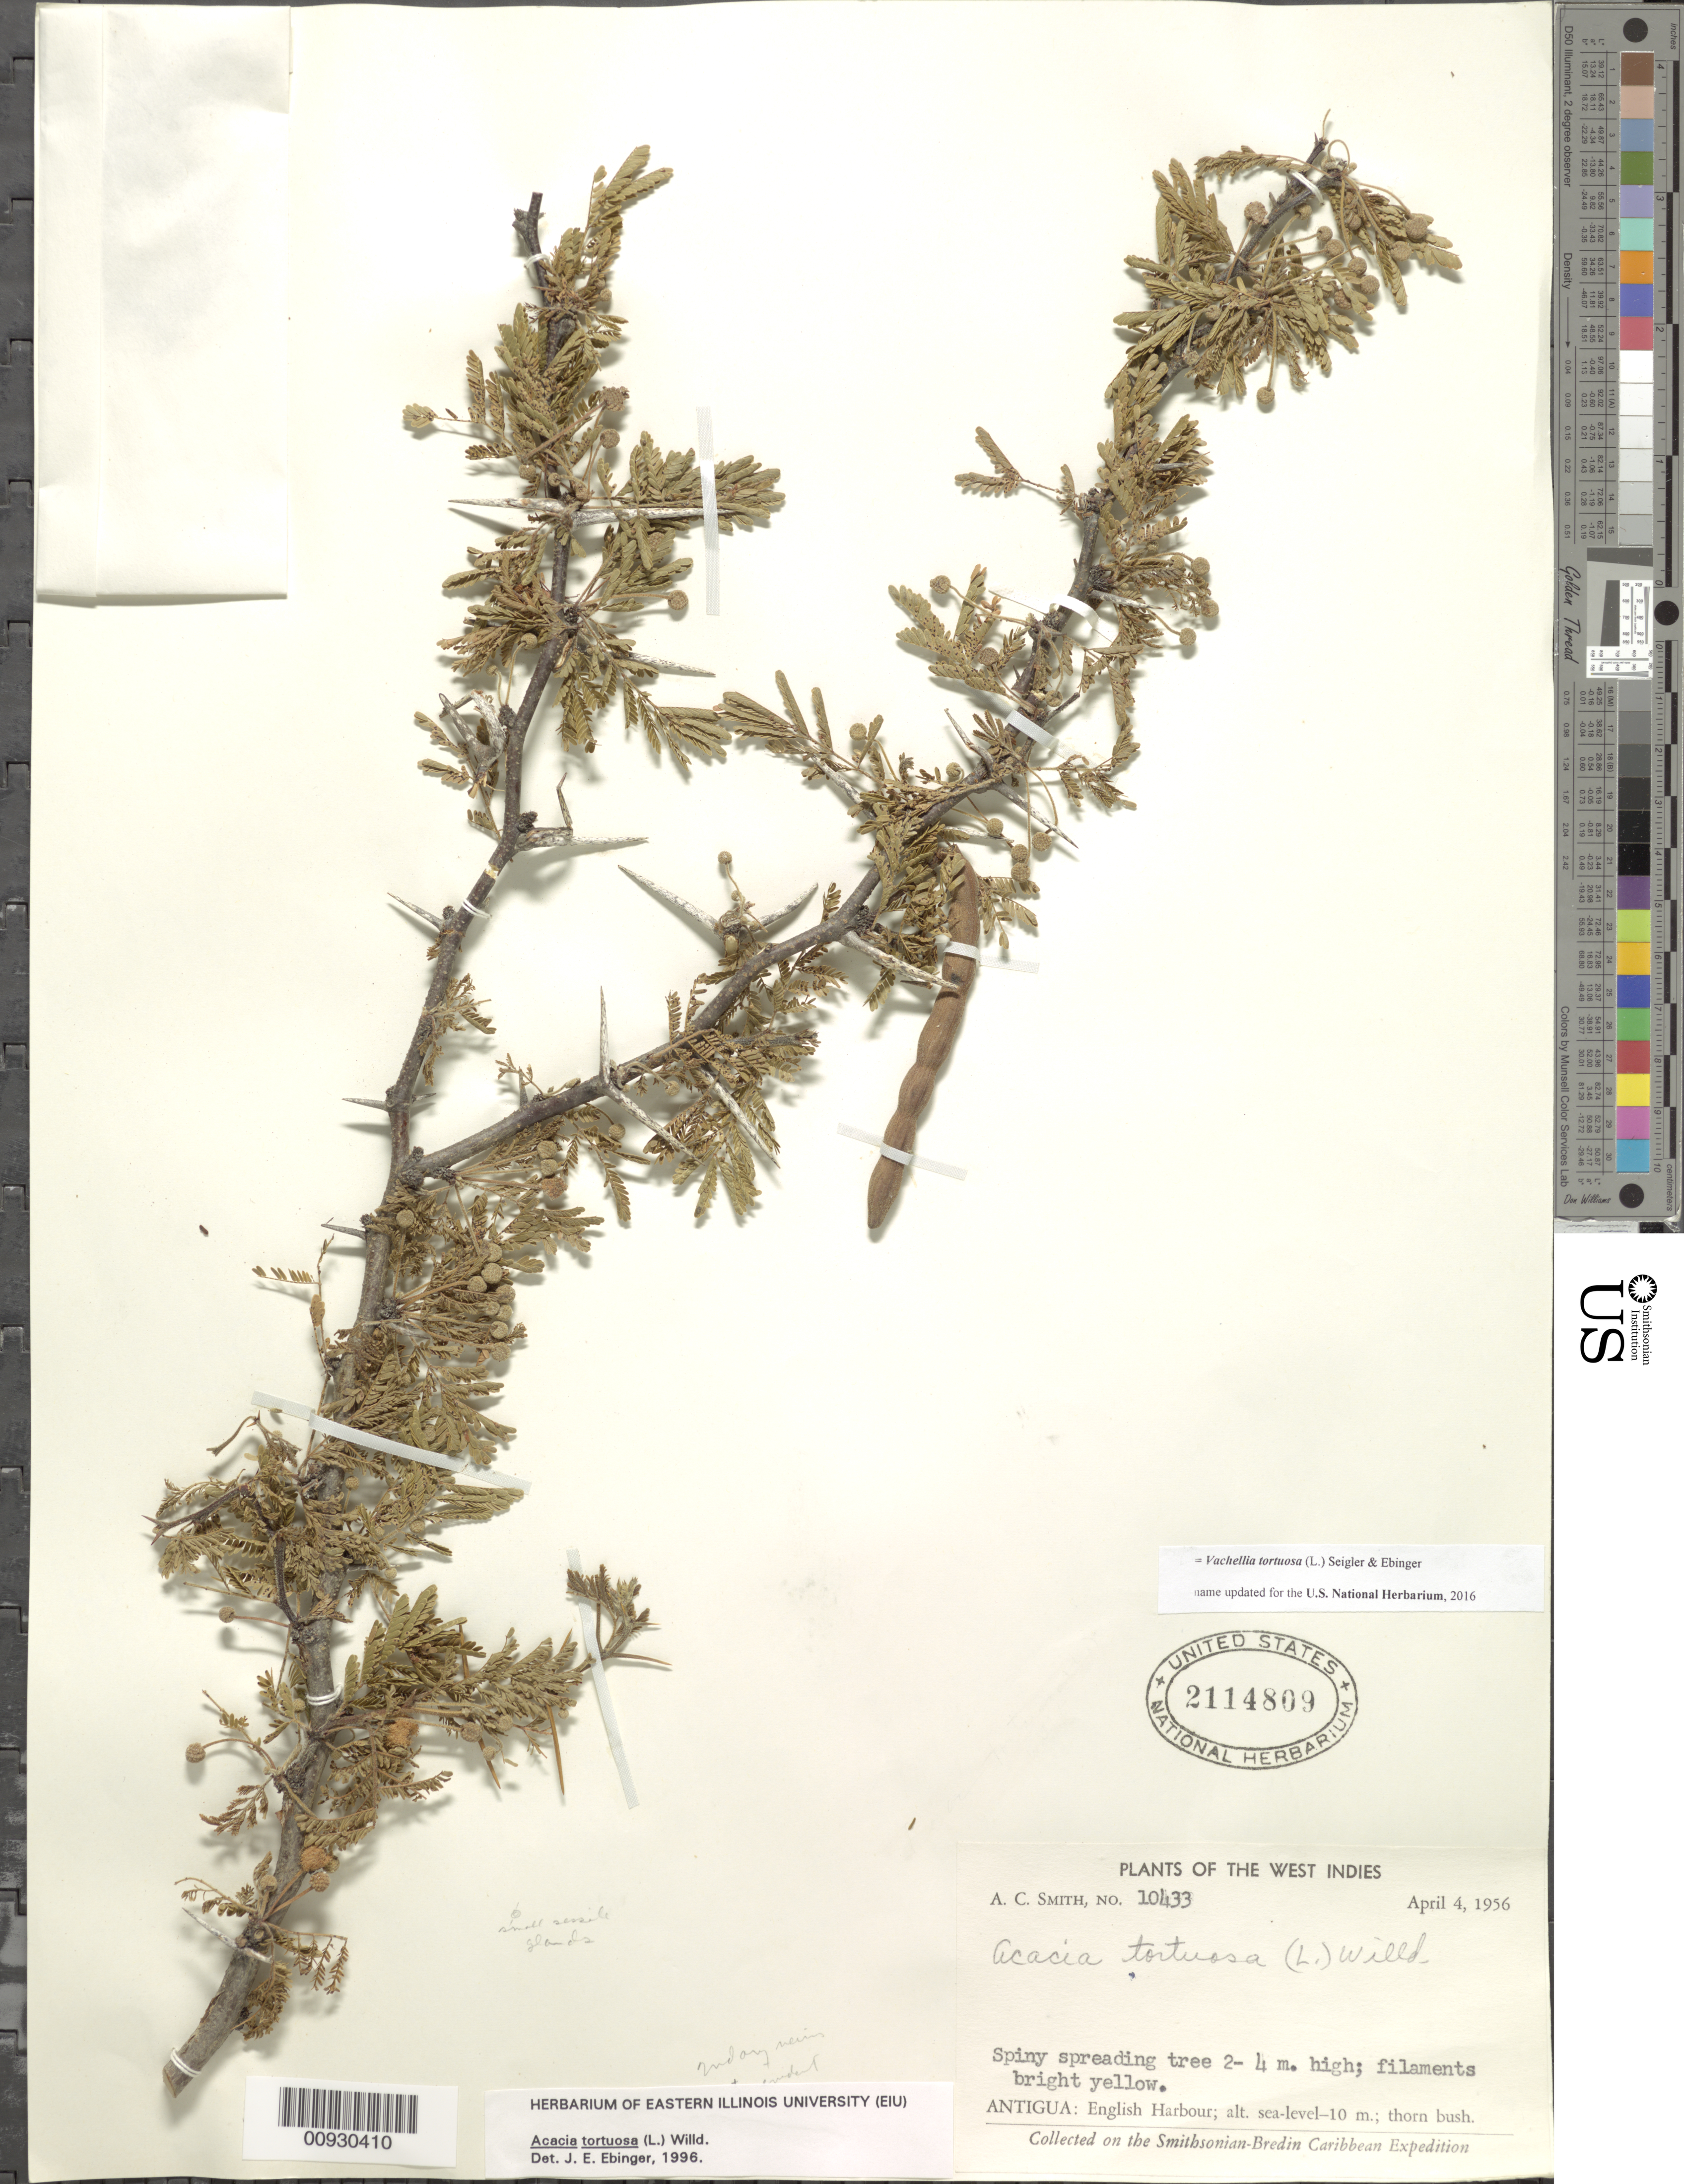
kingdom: Plantae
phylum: Tracheophyta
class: Magnoliopsida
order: Fabales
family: Fabaceae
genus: Vachellia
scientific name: Vachellia tortuosa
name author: (L.) Seigler & Ebinger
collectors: A. C. Smith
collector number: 10433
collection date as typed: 04 Apr 1956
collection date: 1956-04-04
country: Antigua and Barbuda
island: Antigua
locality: English Harbour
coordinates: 0 N, 0 E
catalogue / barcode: US 2114809